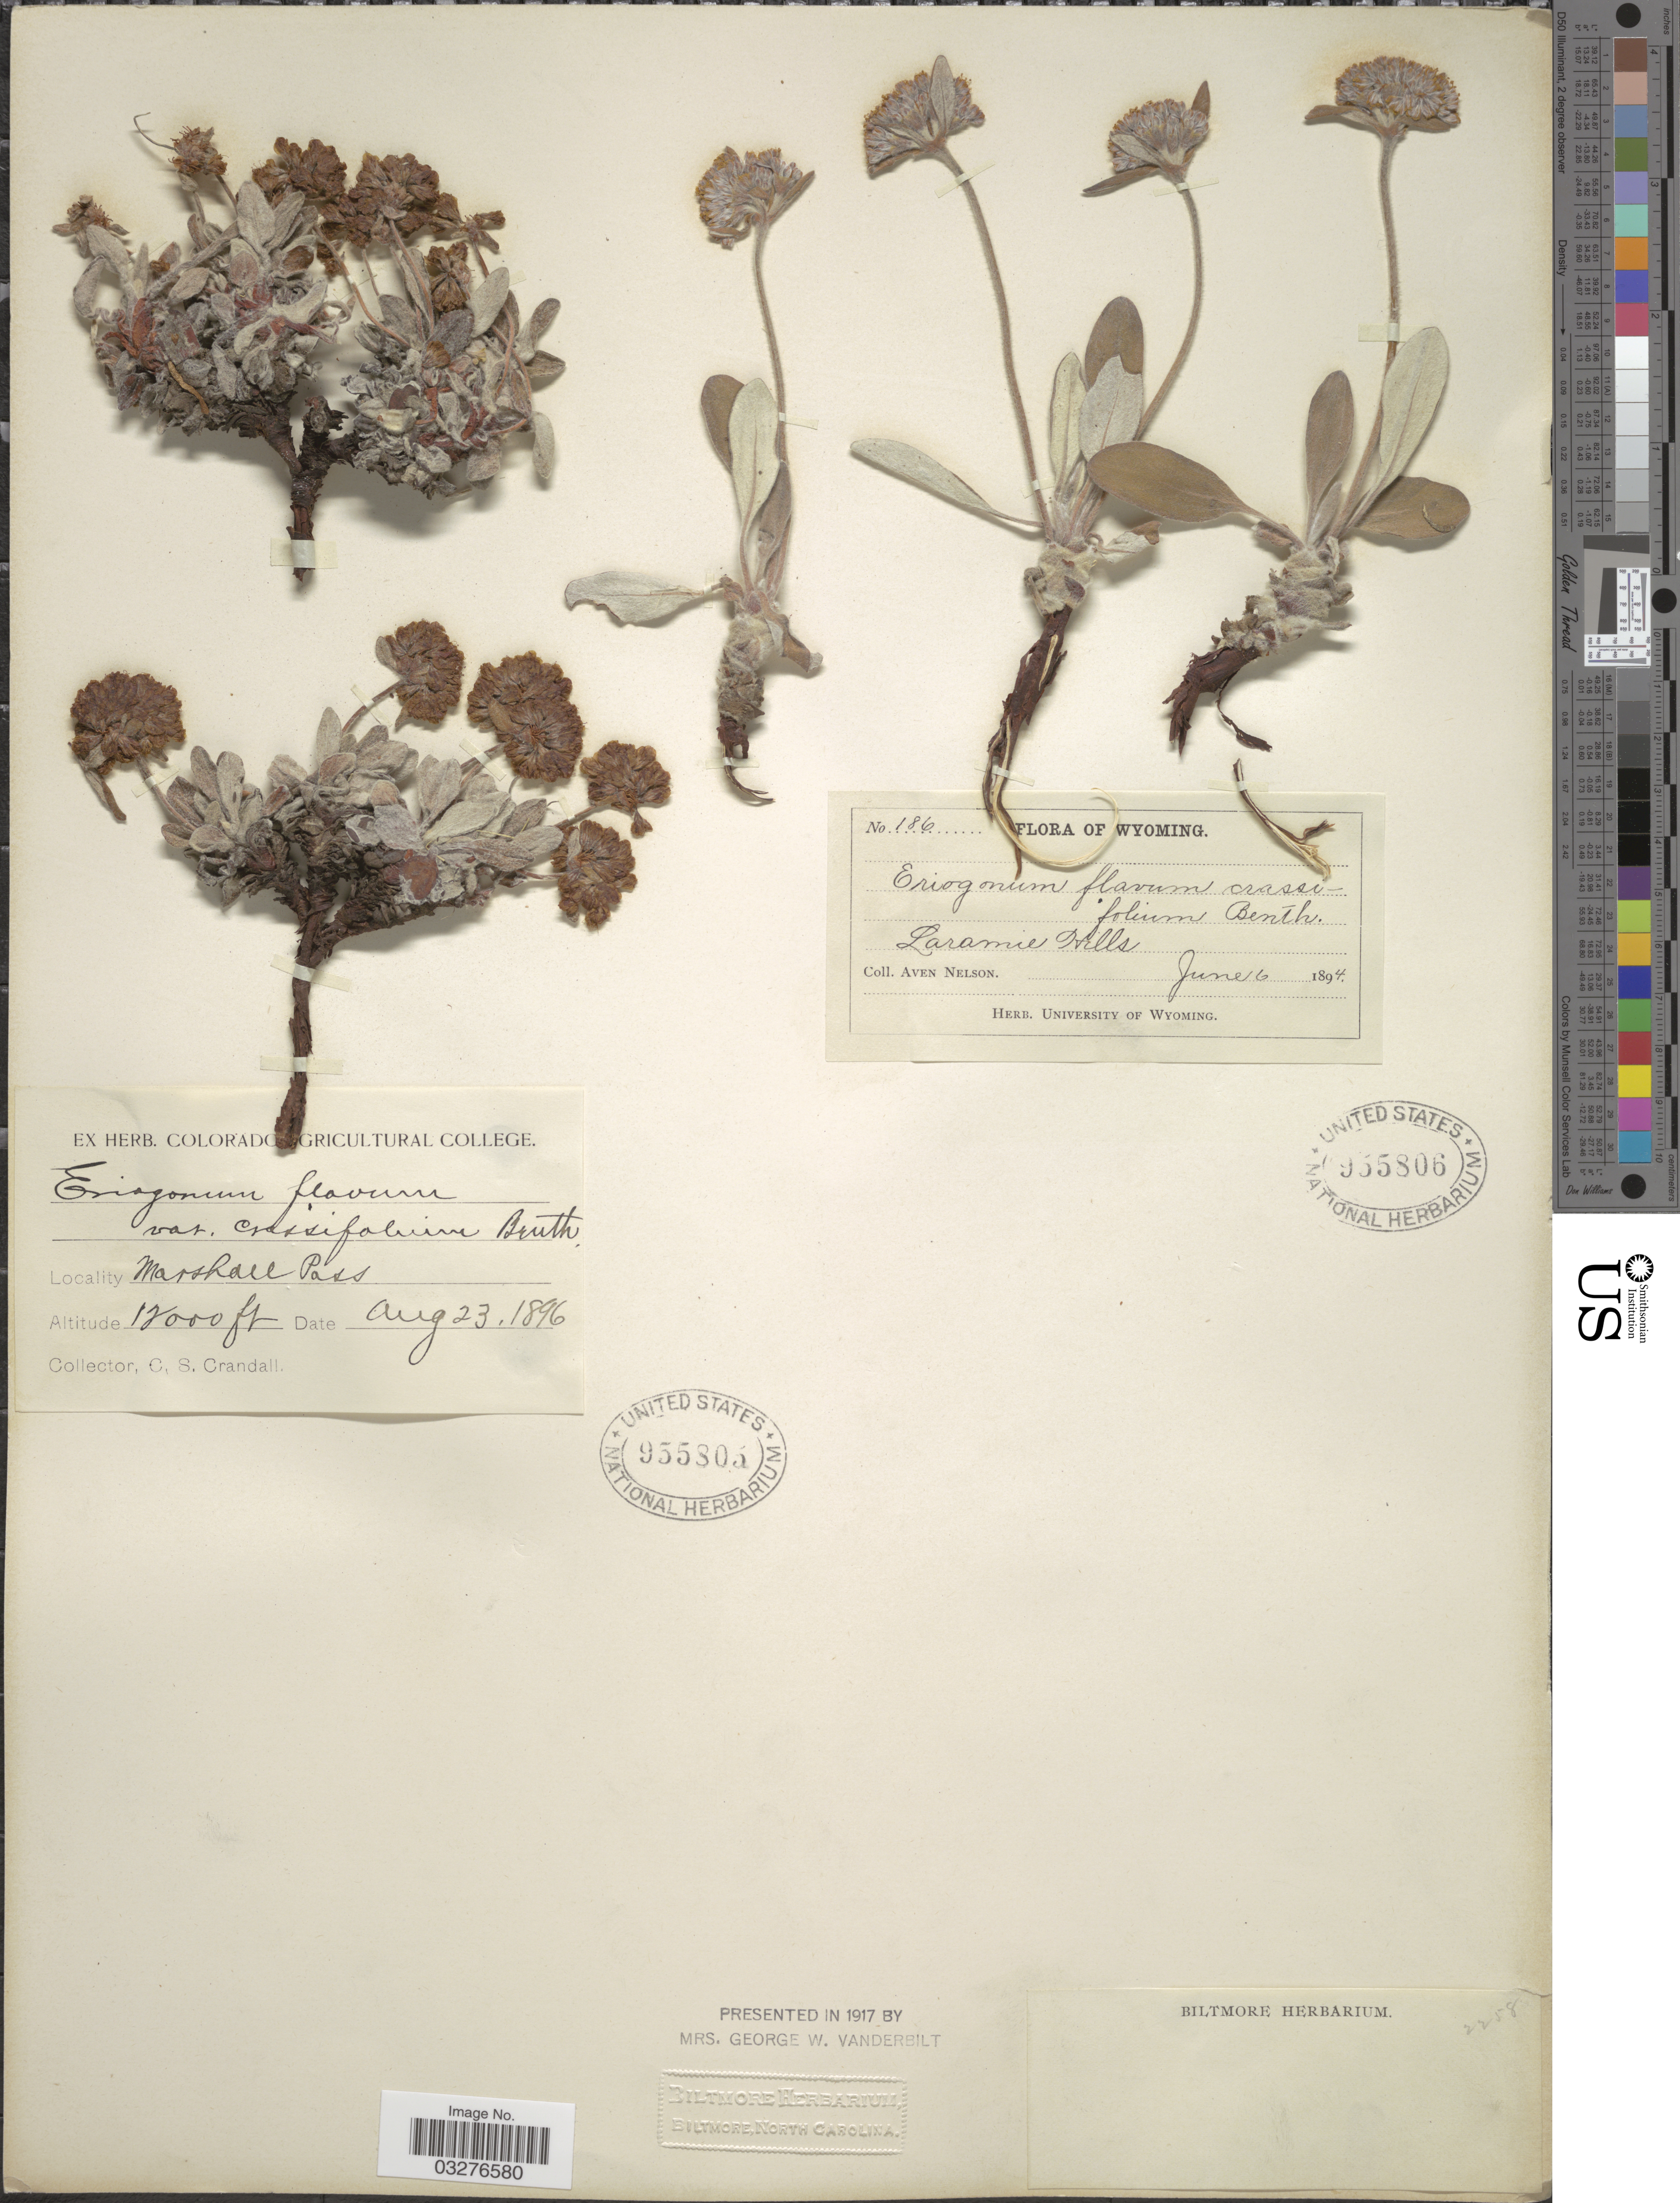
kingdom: Plantae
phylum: Tracheophyta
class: Magnoliopsida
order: Caryophyllales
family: Polygonaceae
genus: Eriogonum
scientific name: Eriogonum flavum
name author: Nutt. ex Benth.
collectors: A. Nelson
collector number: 186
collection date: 1894-06-16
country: United States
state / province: Wyoming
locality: Laramie Hills.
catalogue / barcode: US 955806-2